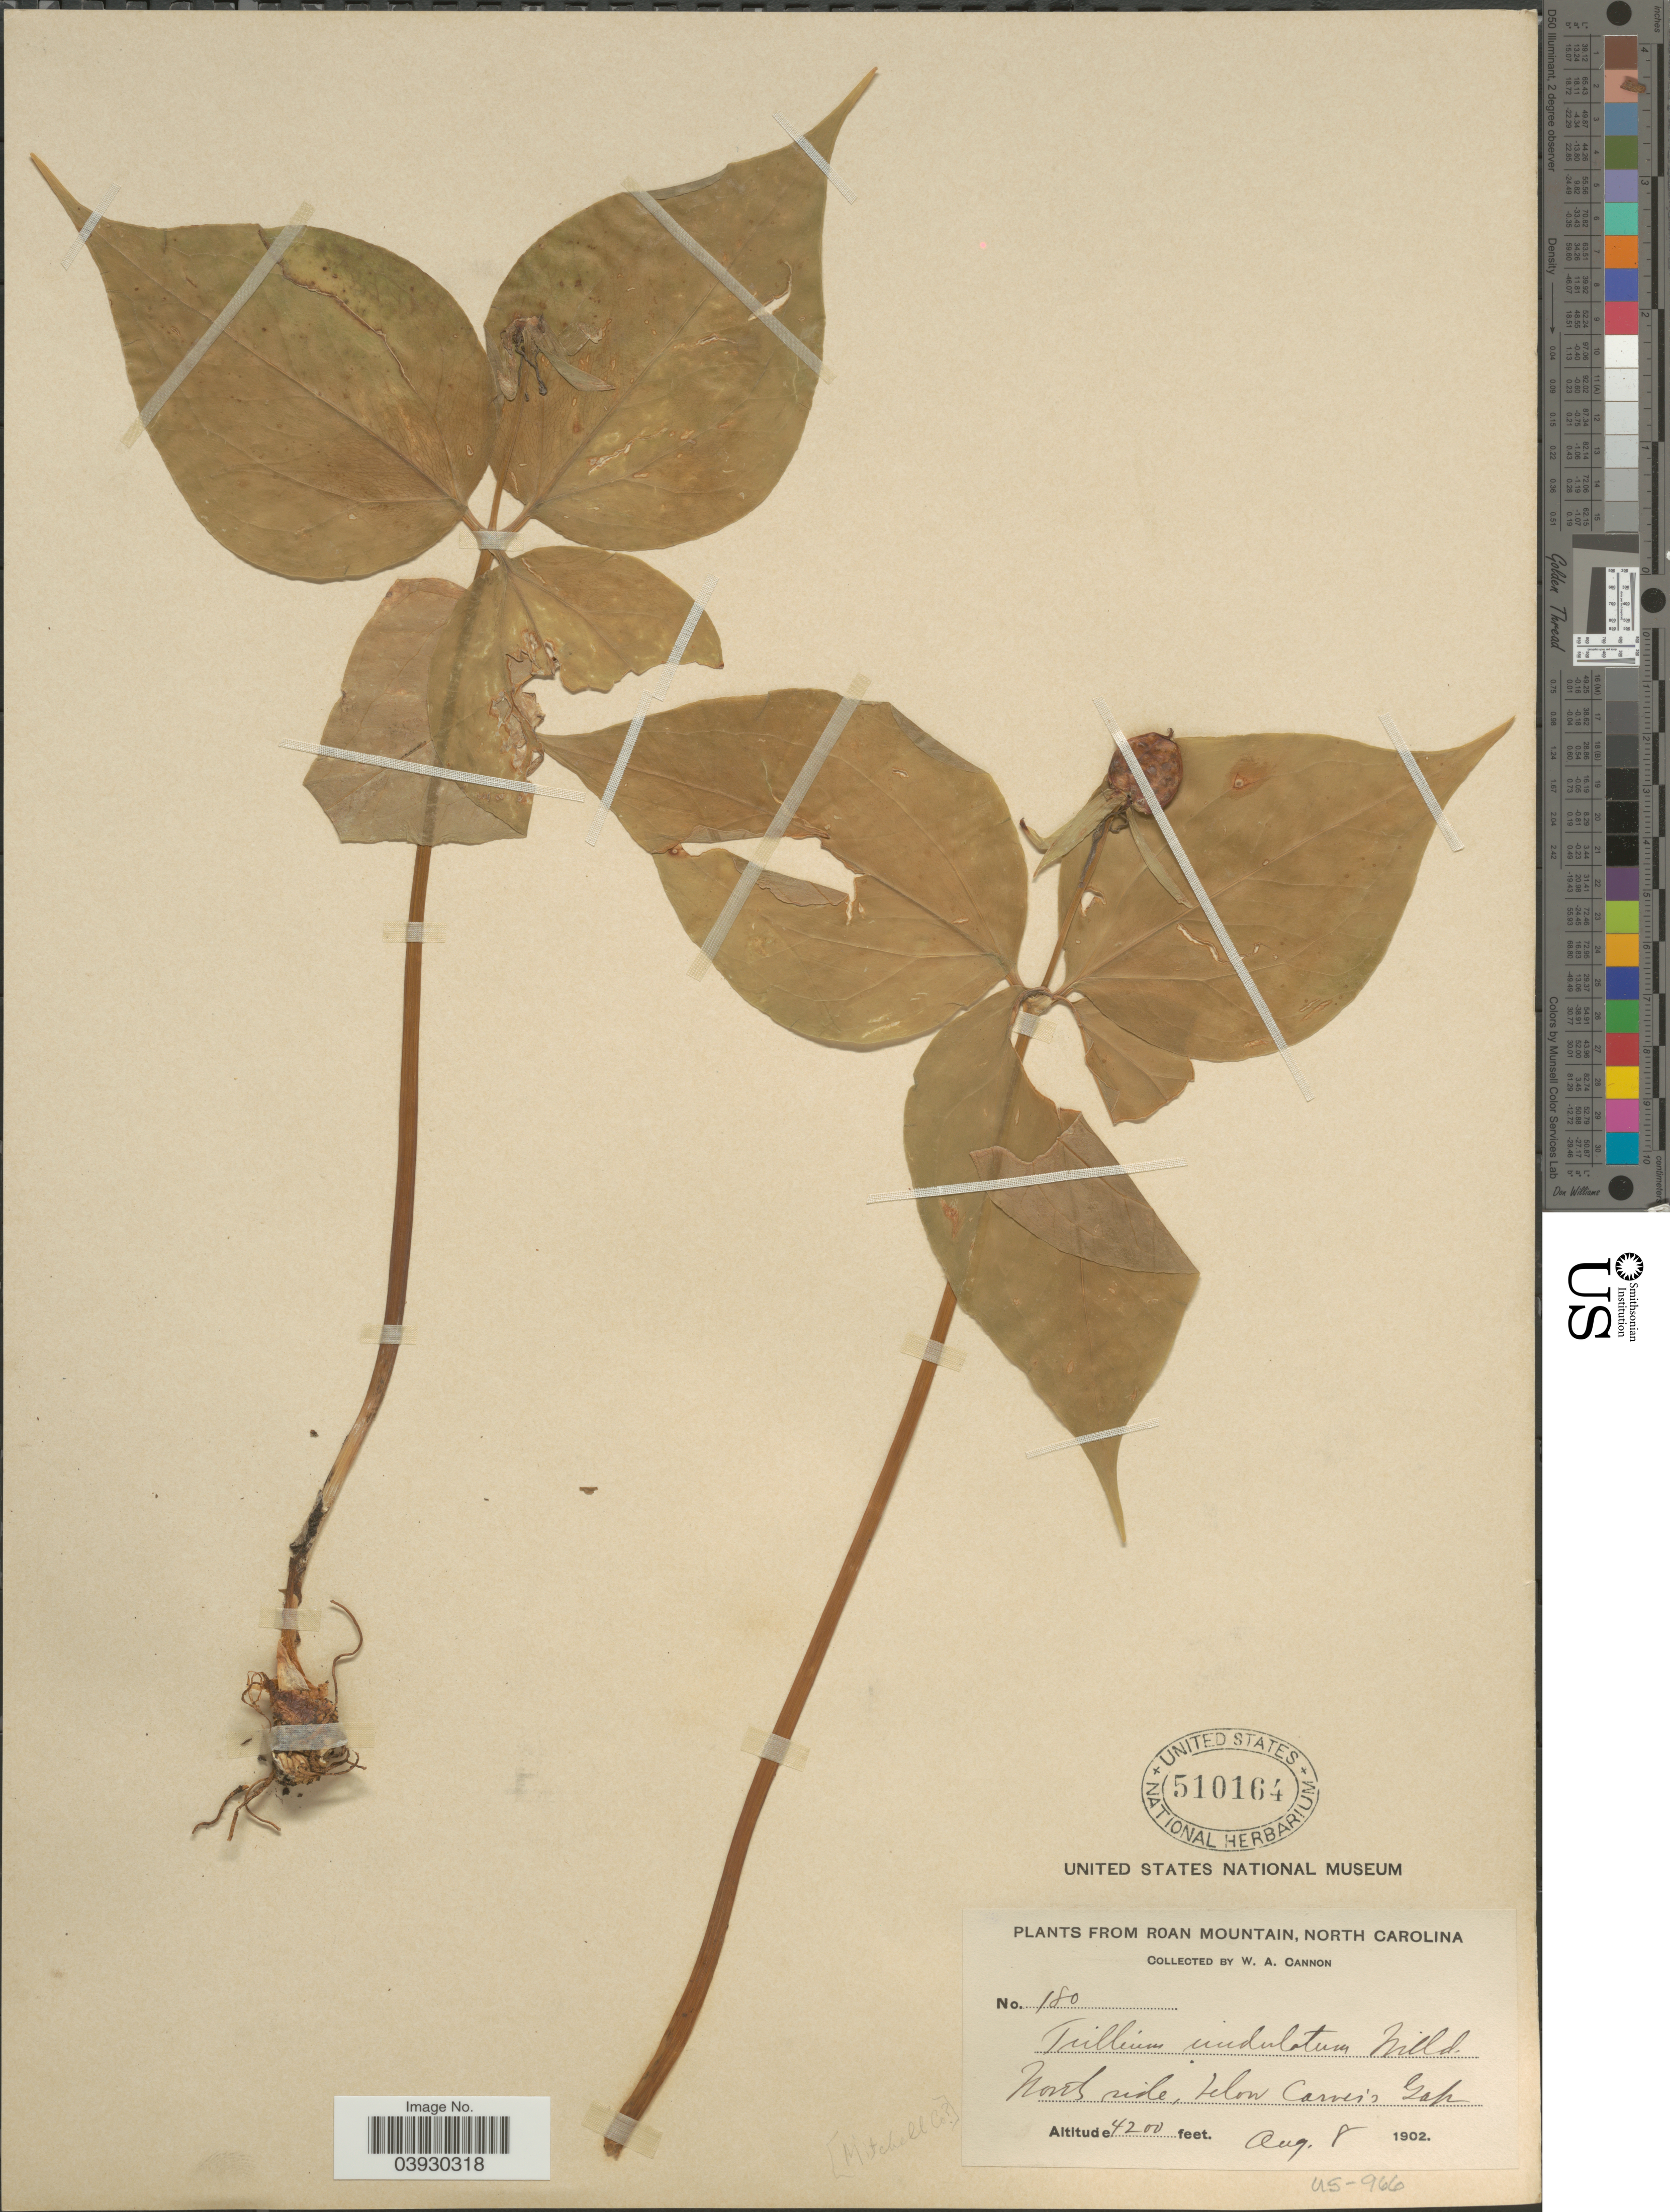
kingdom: Plantae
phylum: Tracheophyta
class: Liliopsida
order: Liliales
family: Melanthiaceae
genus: Trillium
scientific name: Trillium undulatum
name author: Willd.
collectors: W. Cannon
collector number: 180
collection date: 1902-08-08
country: United States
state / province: North Carolina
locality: Roan Mountain. North side, below Carver's Gap. Mitchel Co [unsure placement].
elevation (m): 1280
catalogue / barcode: US 510164